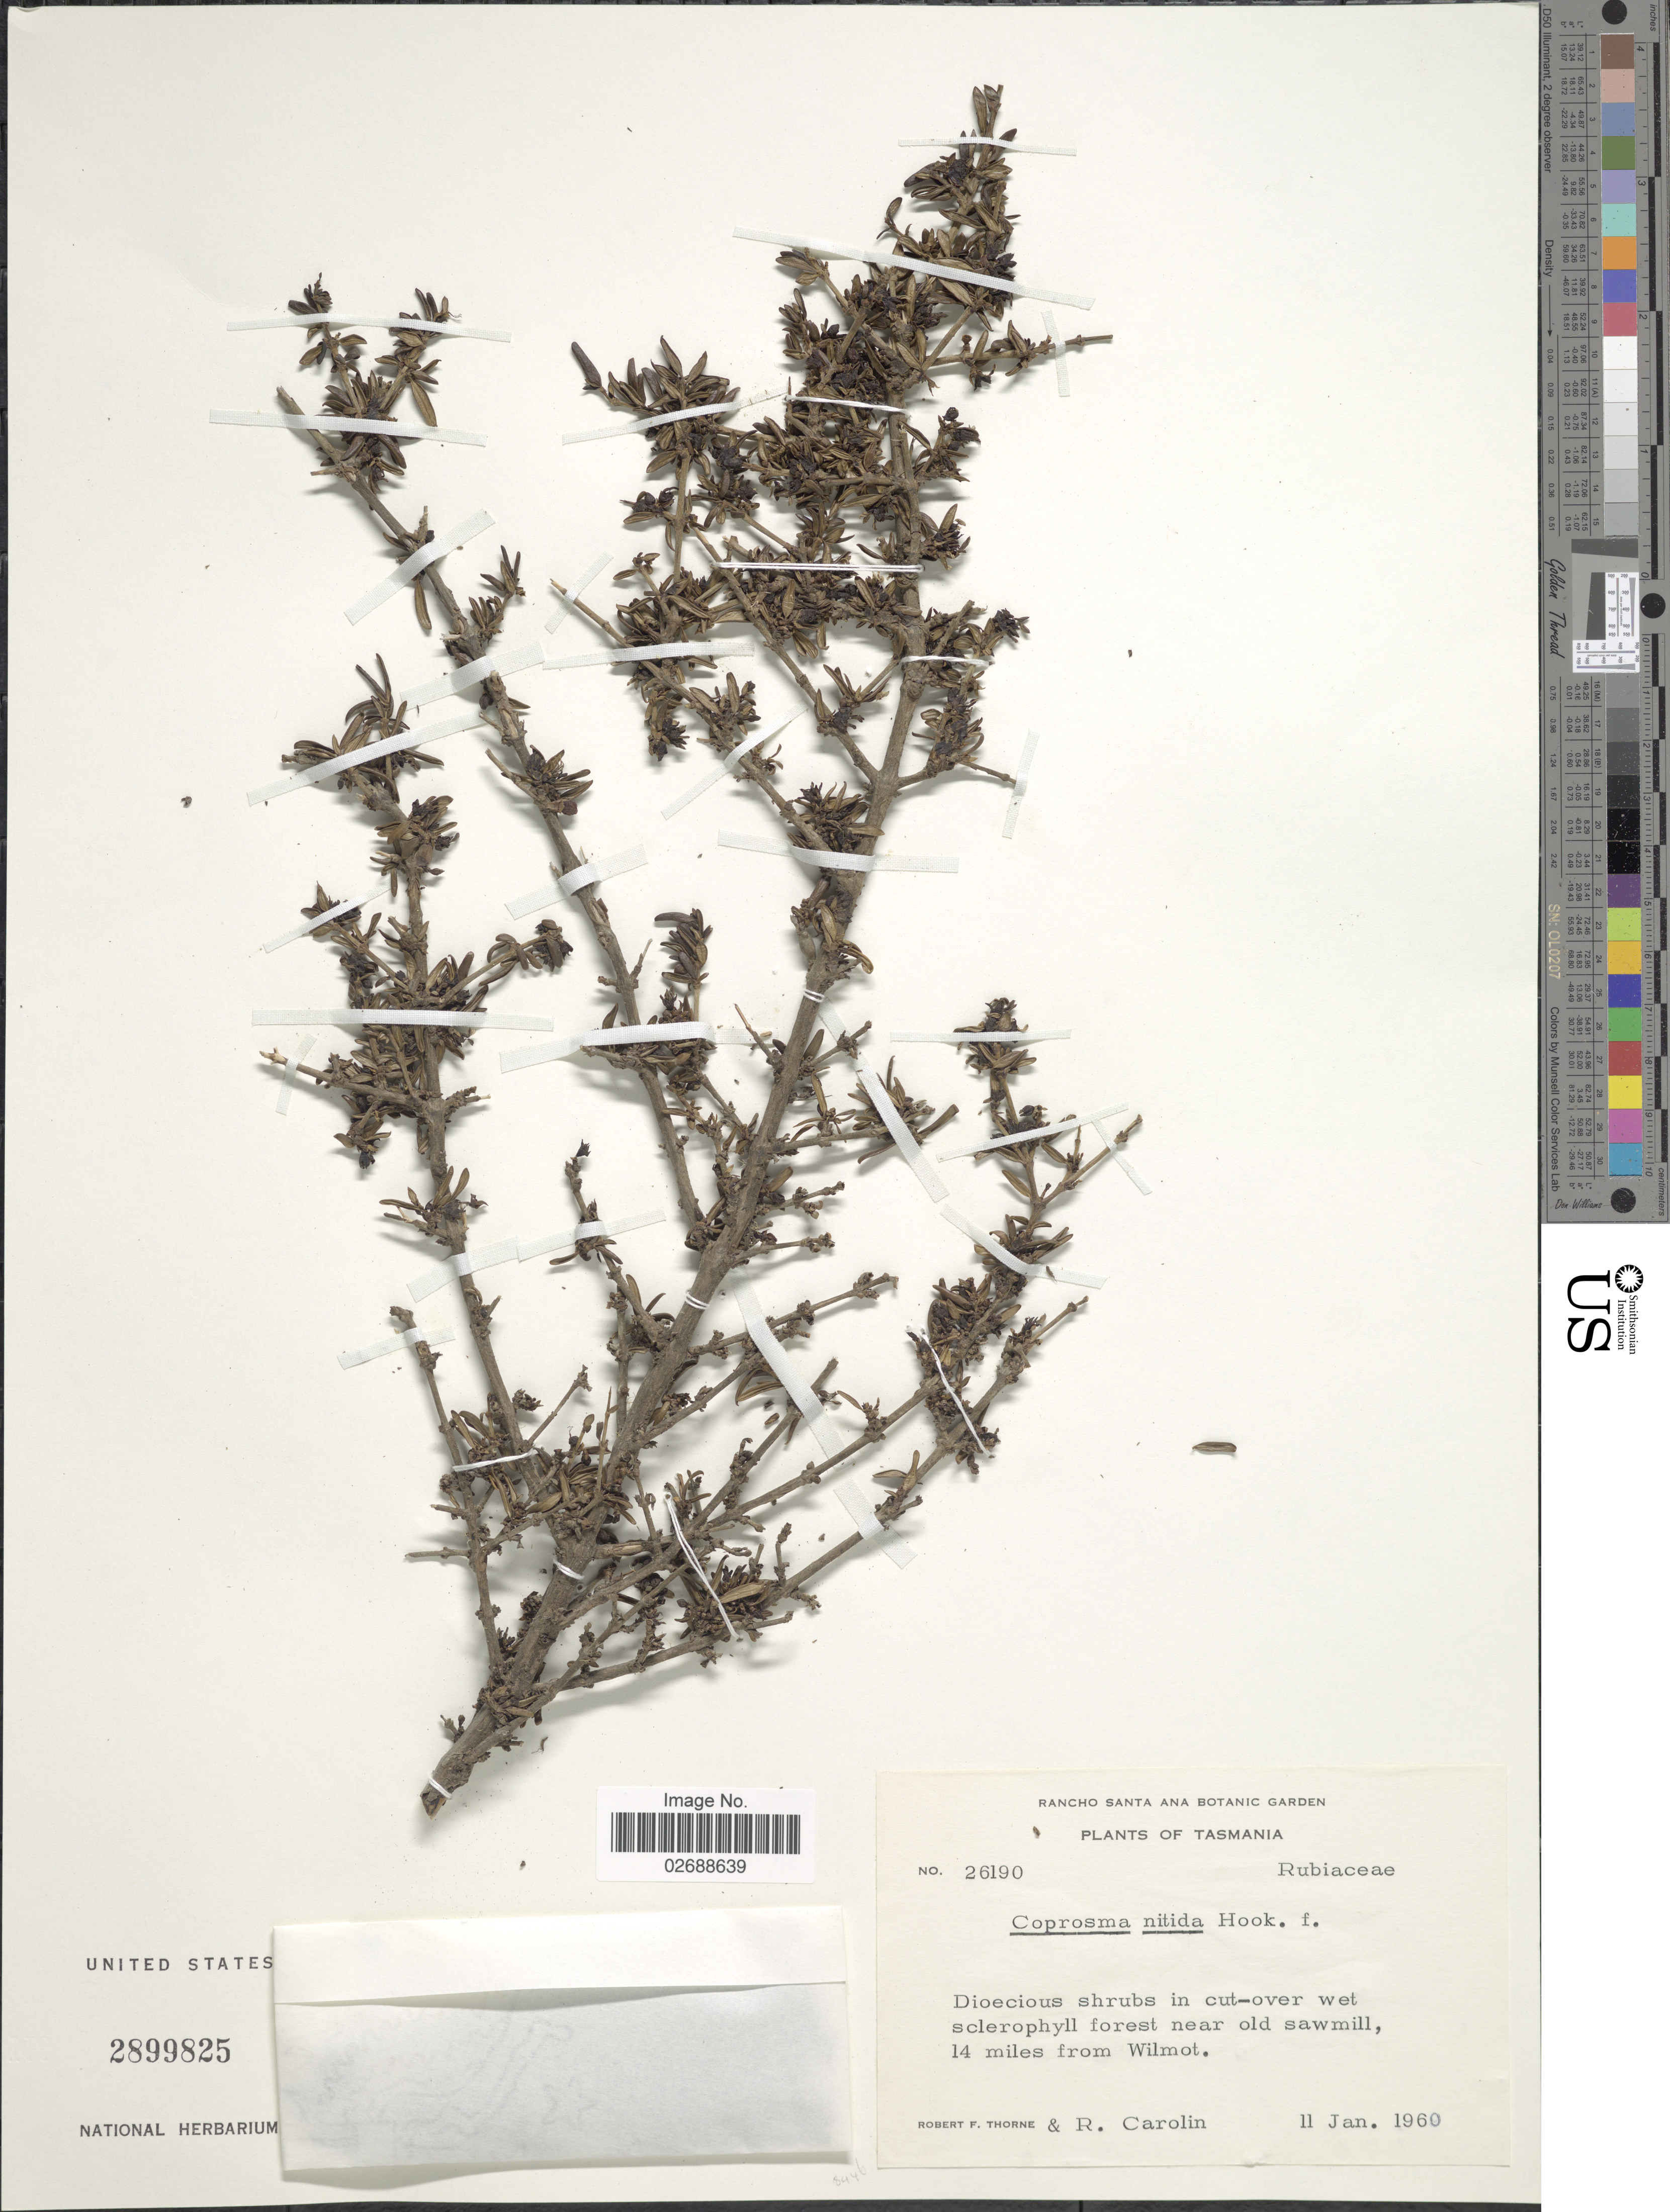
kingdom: Plantae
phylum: Tracheophyta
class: Magnoliopsida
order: Gentianales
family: Rubiaceae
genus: Coprosma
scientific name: Coprosma nitida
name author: Hook. f.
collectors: R. F. Thorne & R. Carolin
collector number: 26190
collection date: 1960-01-11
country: Australia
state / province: Tasmania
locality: Forest near old sawmill, 14 miles from Wilmot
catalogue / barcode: US 2899825